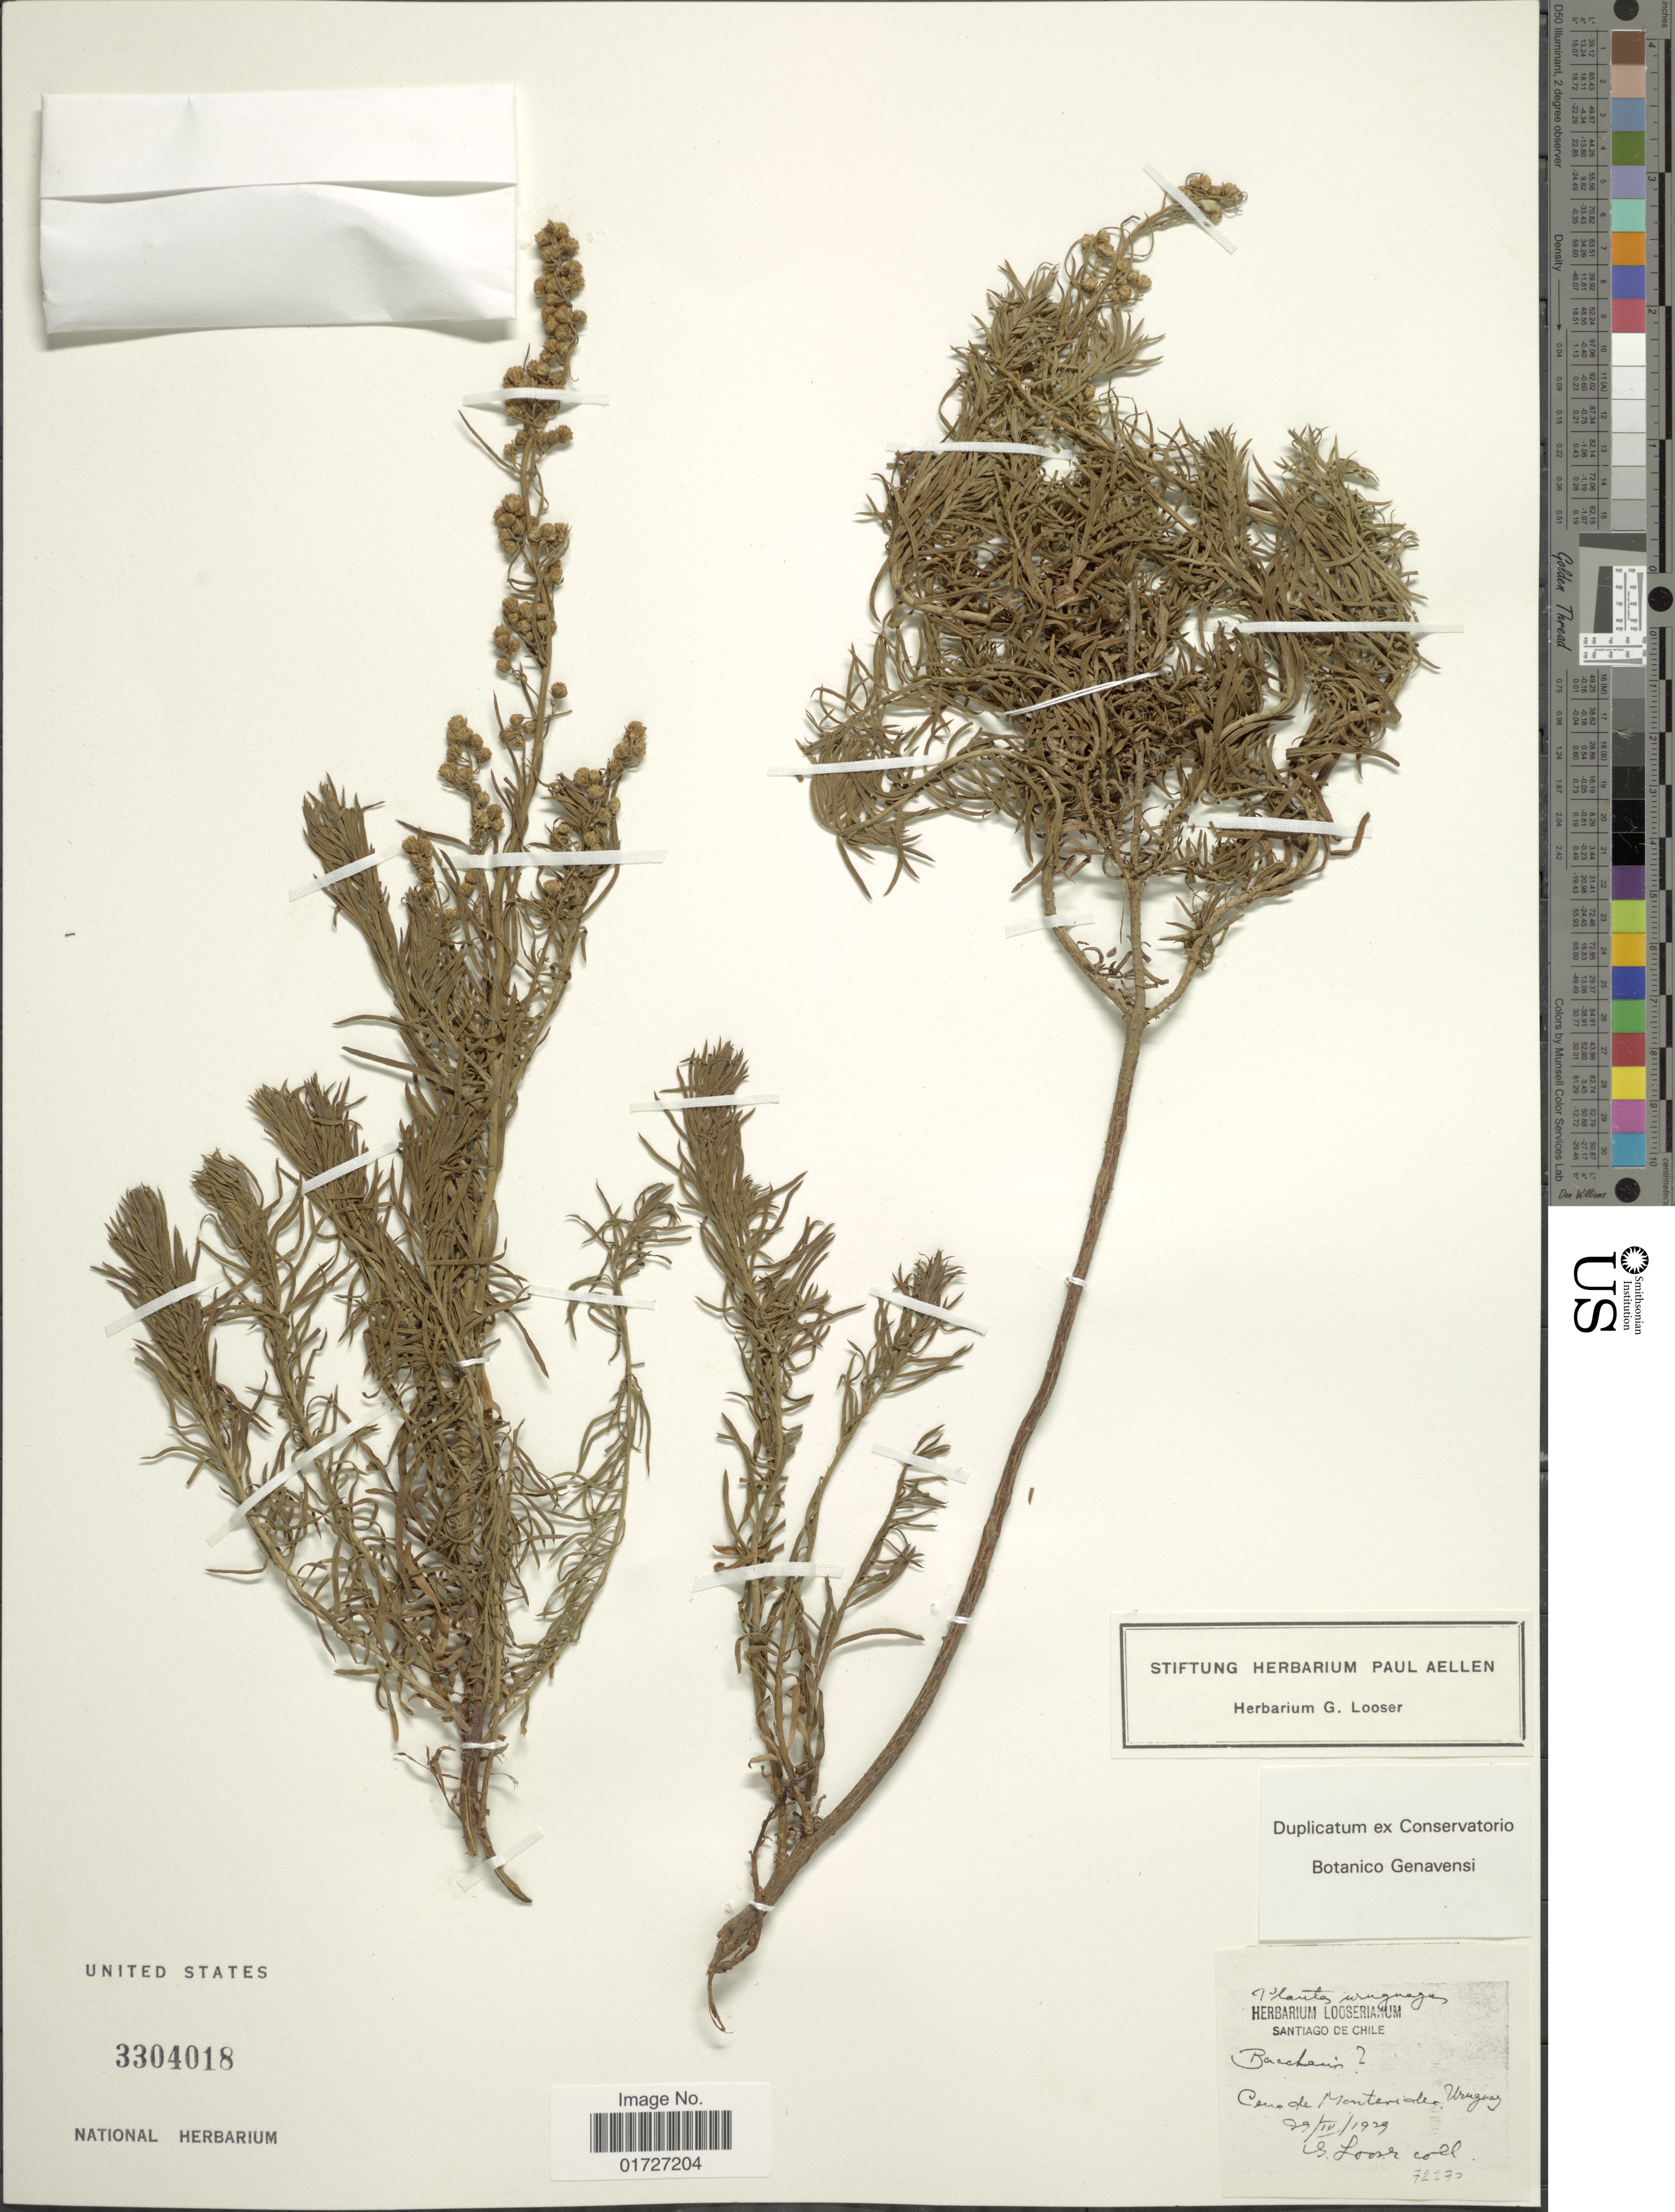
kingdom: Plantae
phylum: Tracheophyta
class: Magnoliopsida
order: Asterales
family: Asteraceae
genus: Baccharis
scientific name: Baccharis coridifolia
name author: DC.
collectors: G. Looser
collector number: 72270*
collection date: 1929-04-29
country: Uruguay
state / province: Montevideo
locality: Cerro de Montevideo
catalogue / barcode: US 3304018